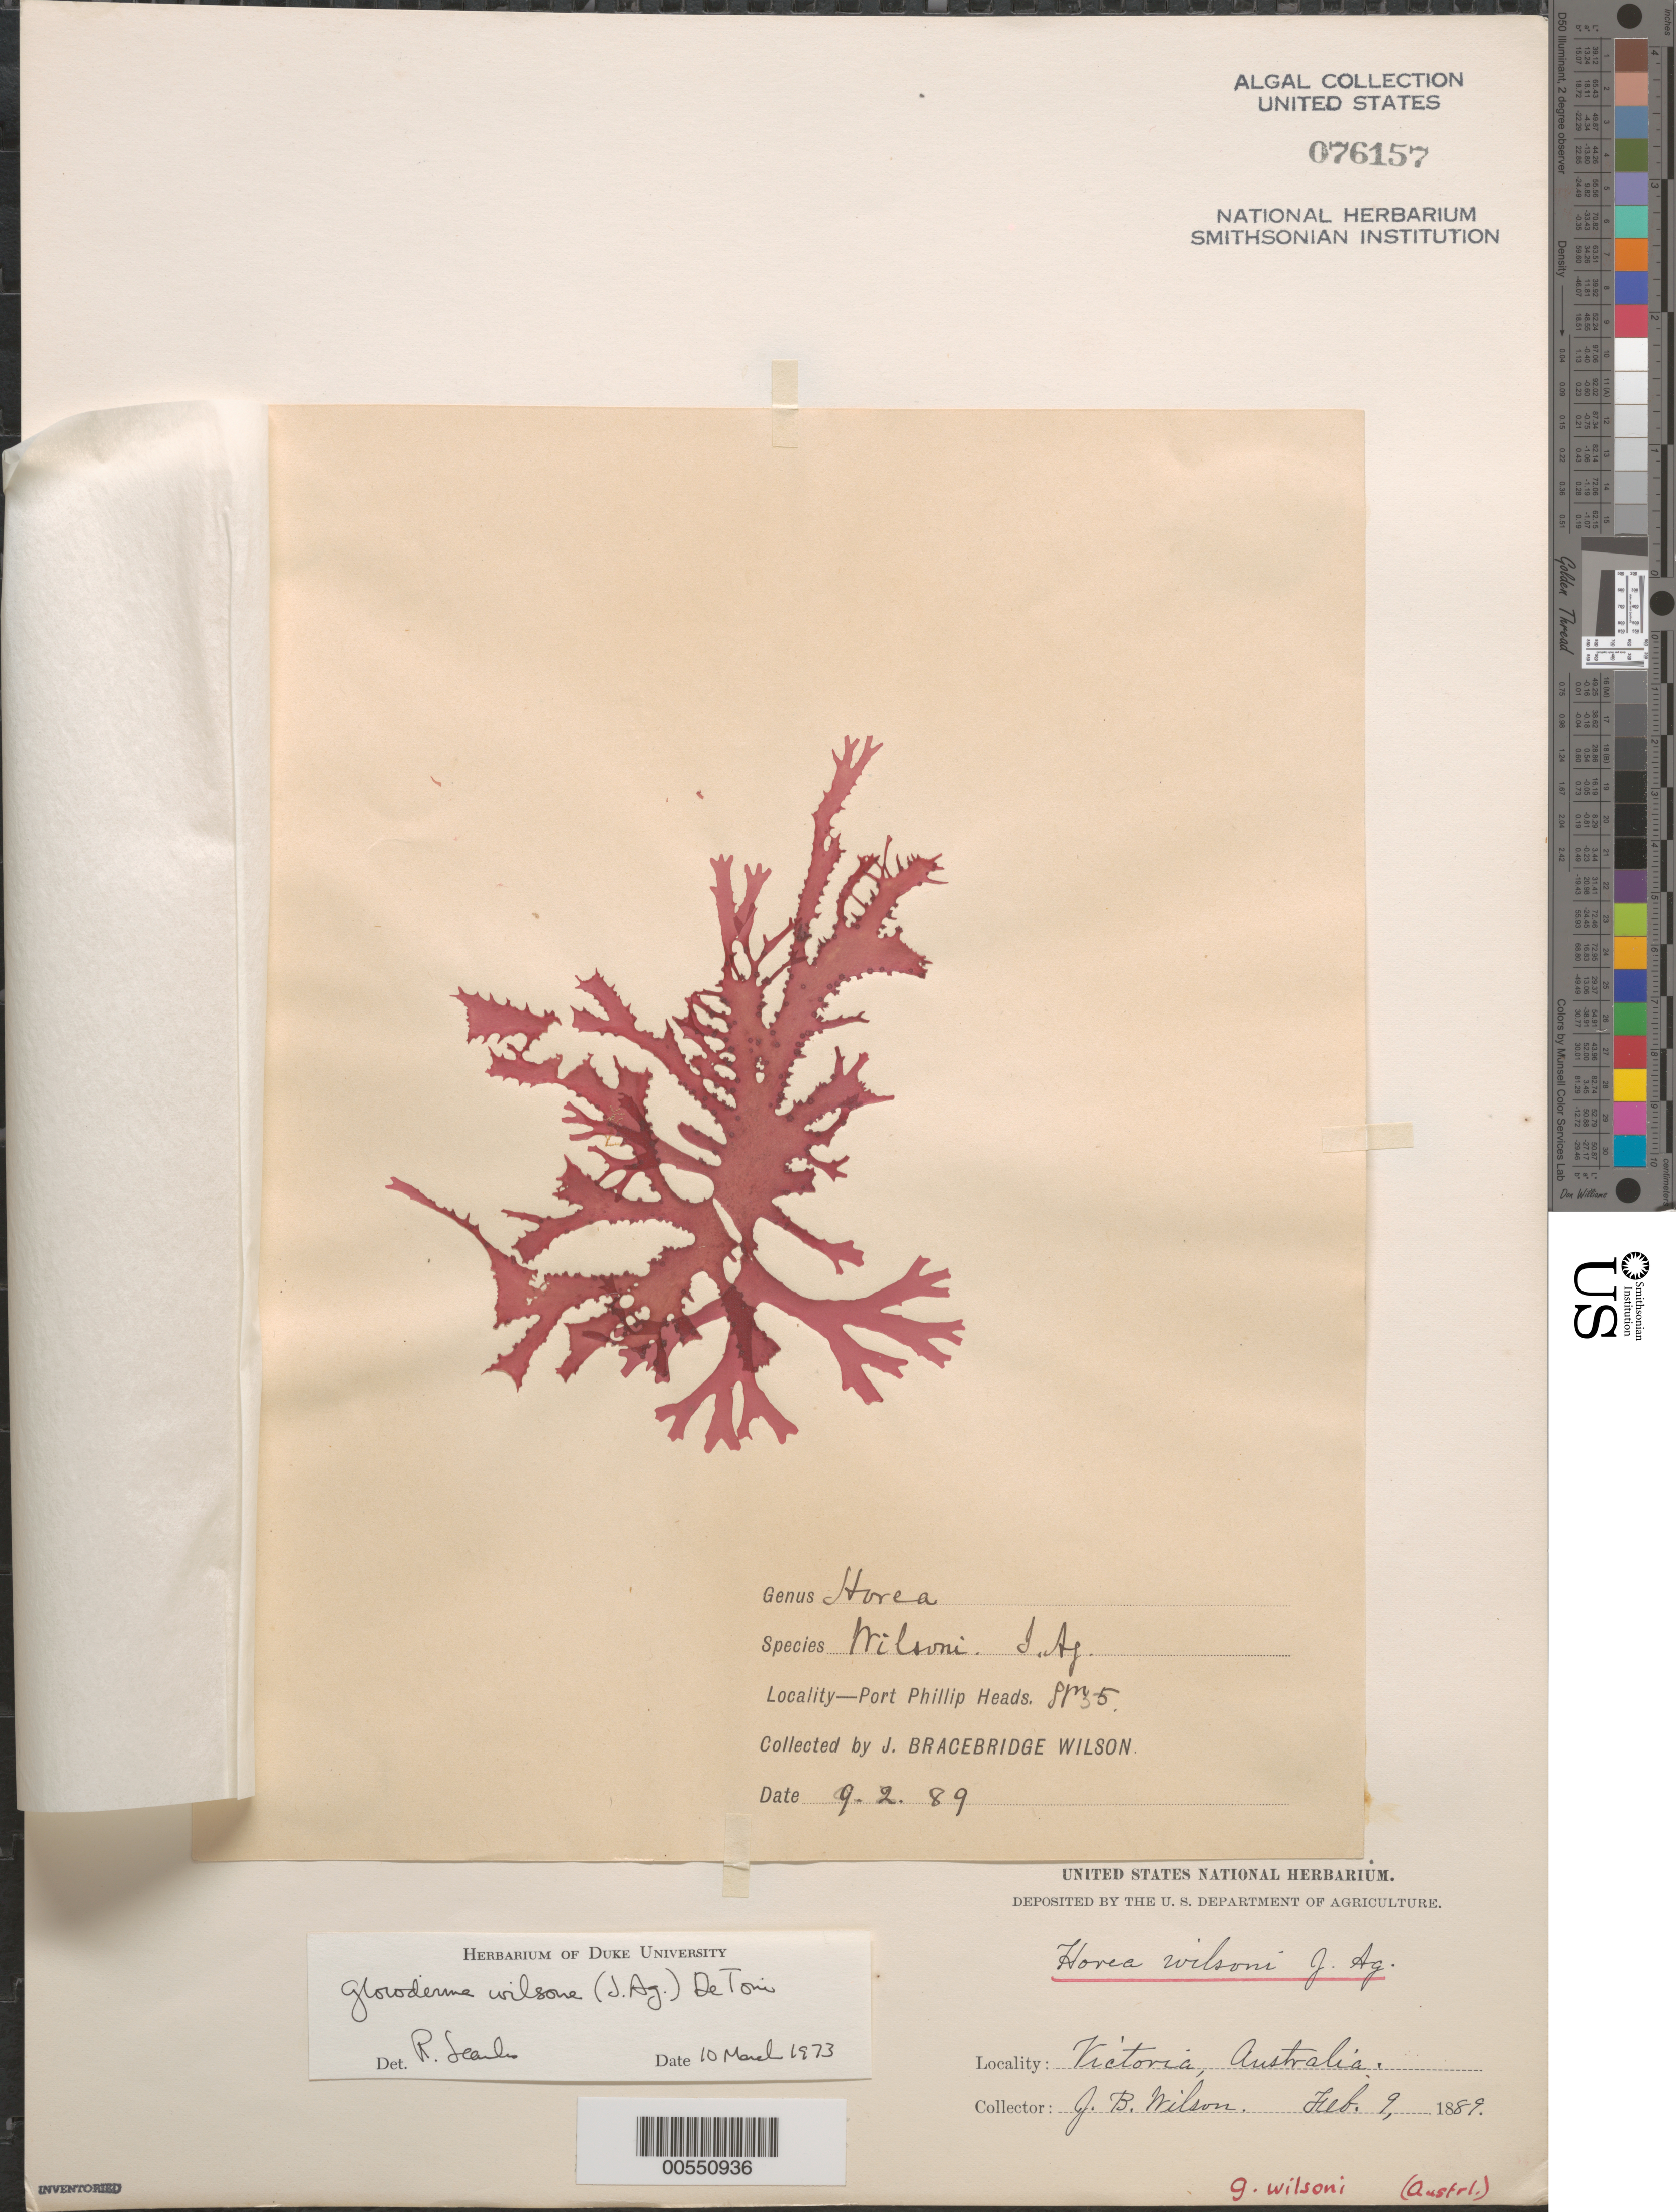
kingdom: Plantae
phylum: Rhodophyta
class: Florideophyceae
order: Rhodymeniales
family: Faucheaceae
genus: Gloioderma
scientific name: Gloioderma halymenioides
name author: (Harv.) J. Ag.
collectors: J. B. Wilson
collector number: Station 5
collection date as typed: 09 Feb 1889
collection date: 1889-02-09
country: Australia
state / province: Victoria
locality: Port Phillip Heads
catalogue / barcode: US 76157